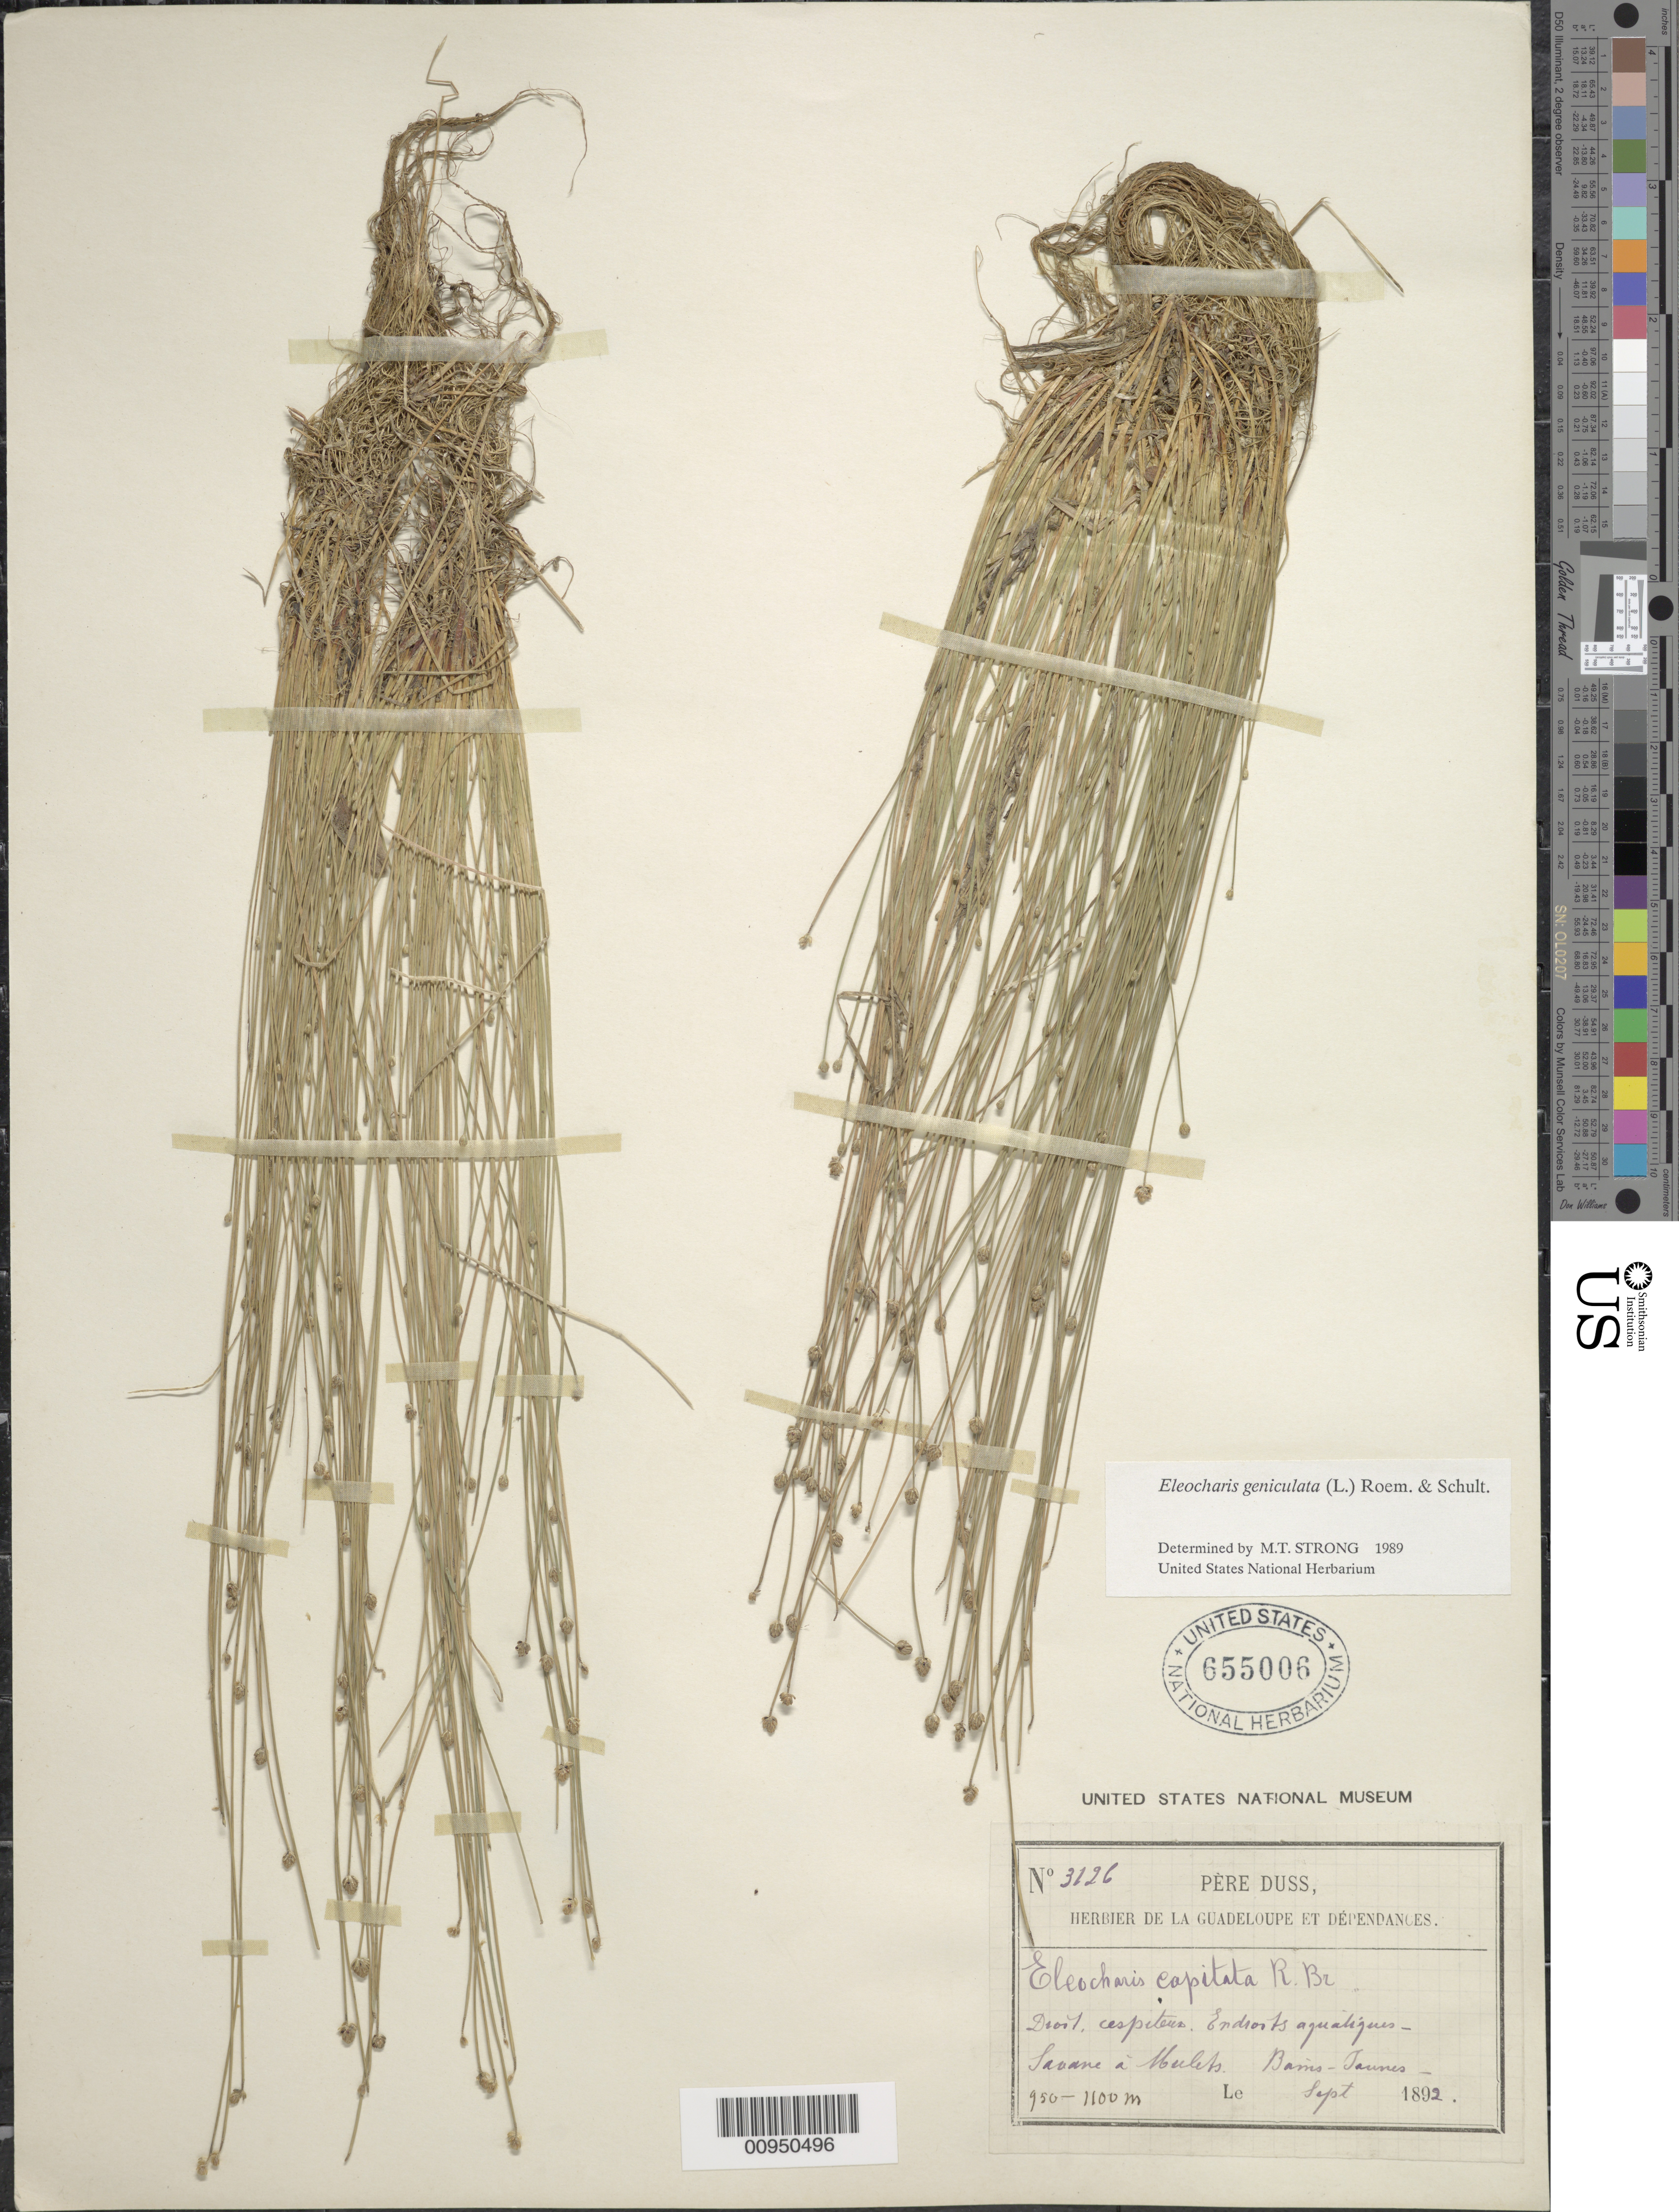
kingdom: Plantae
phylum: Tracheophyta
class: Liliopsida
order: Poales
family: Cyperaceae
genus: Eleocharis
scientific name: Eleocharis geniculata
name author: (L.) Roem. & Schult.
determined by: Strong, M. T., (US), Smithsonian Institution - National Museum of Natural History (UNITED STATES)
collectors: Père Duss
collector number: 3126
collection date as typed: Sep 1892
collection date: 1892-09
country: Guadeloupe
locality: Savana a Moulets, "Barns Taunes"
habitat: Endroits aqualiques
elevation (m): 950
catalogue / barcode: US 655006